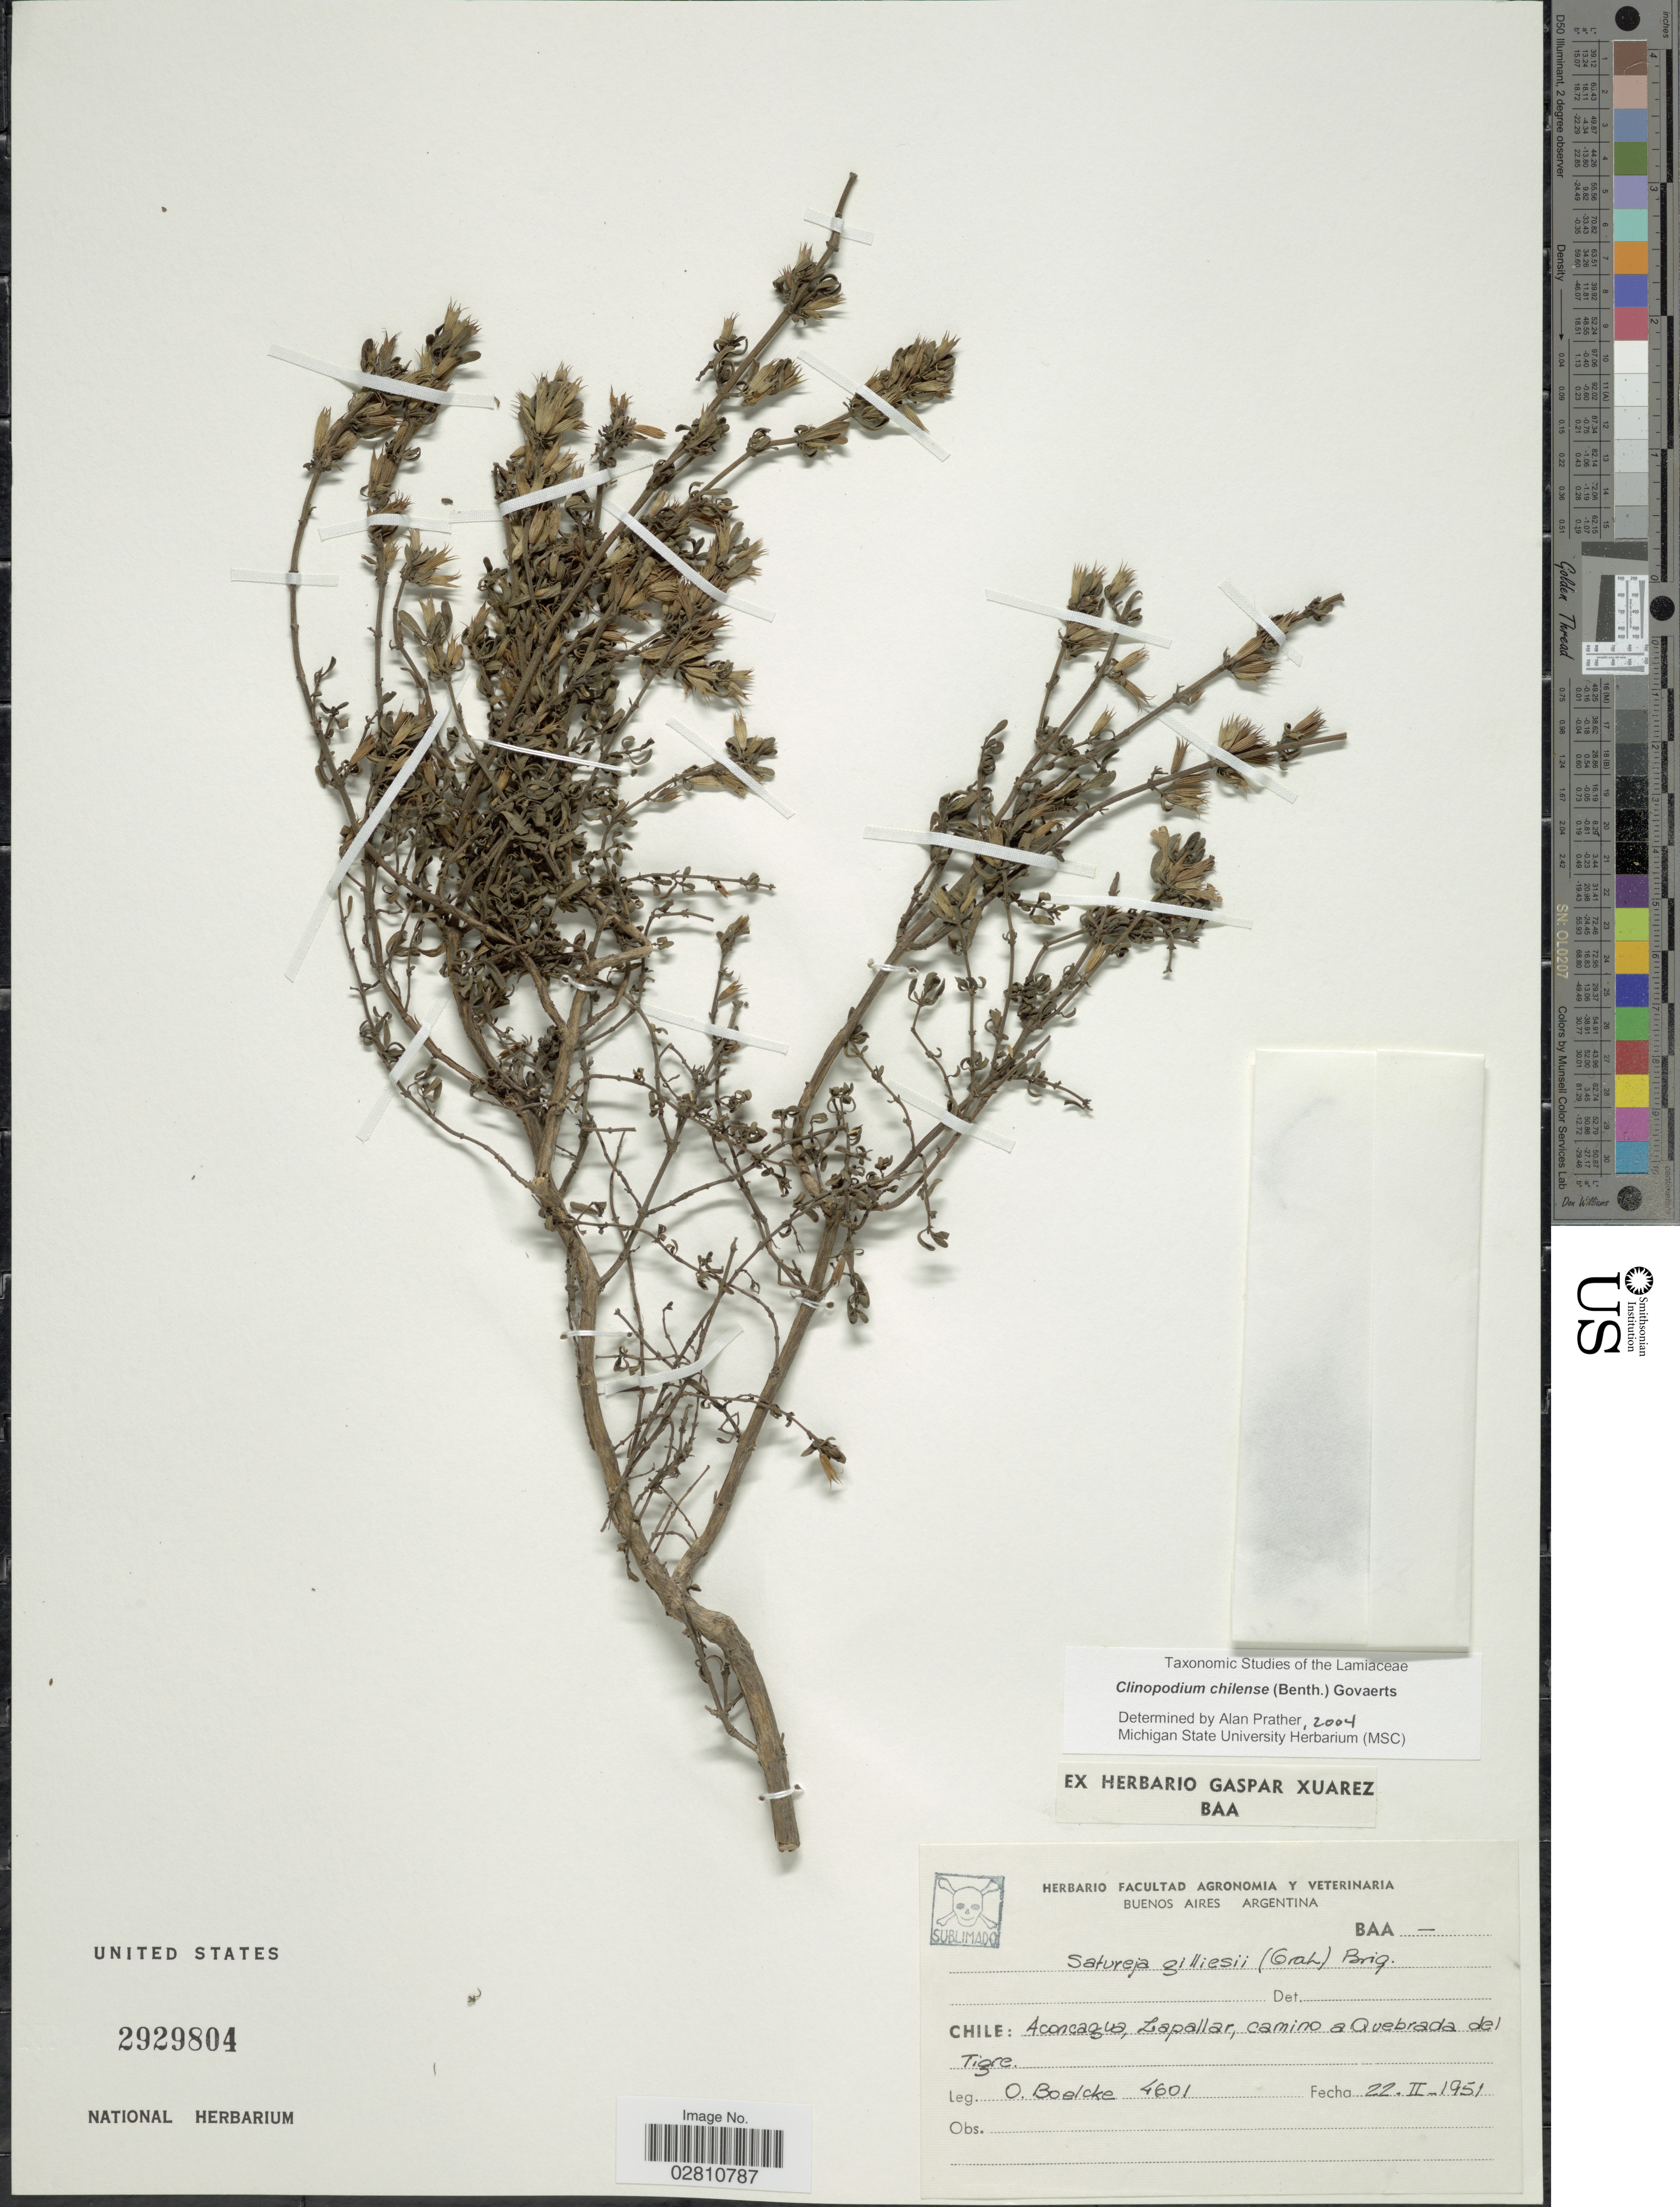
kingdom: Plantae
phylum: Tracheophyta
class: Magnoliopsida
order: Lamiales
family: Lamiaceae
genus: Clinopodium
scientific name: Clinopodium chilense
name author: (Benth.) Govaerts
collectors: O. Boelcke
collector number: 4601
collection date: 1951-02-22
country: Chile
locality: Aconcagua, Zapallar, camino a Quebrada del Tigre.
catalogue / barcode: US 2929804